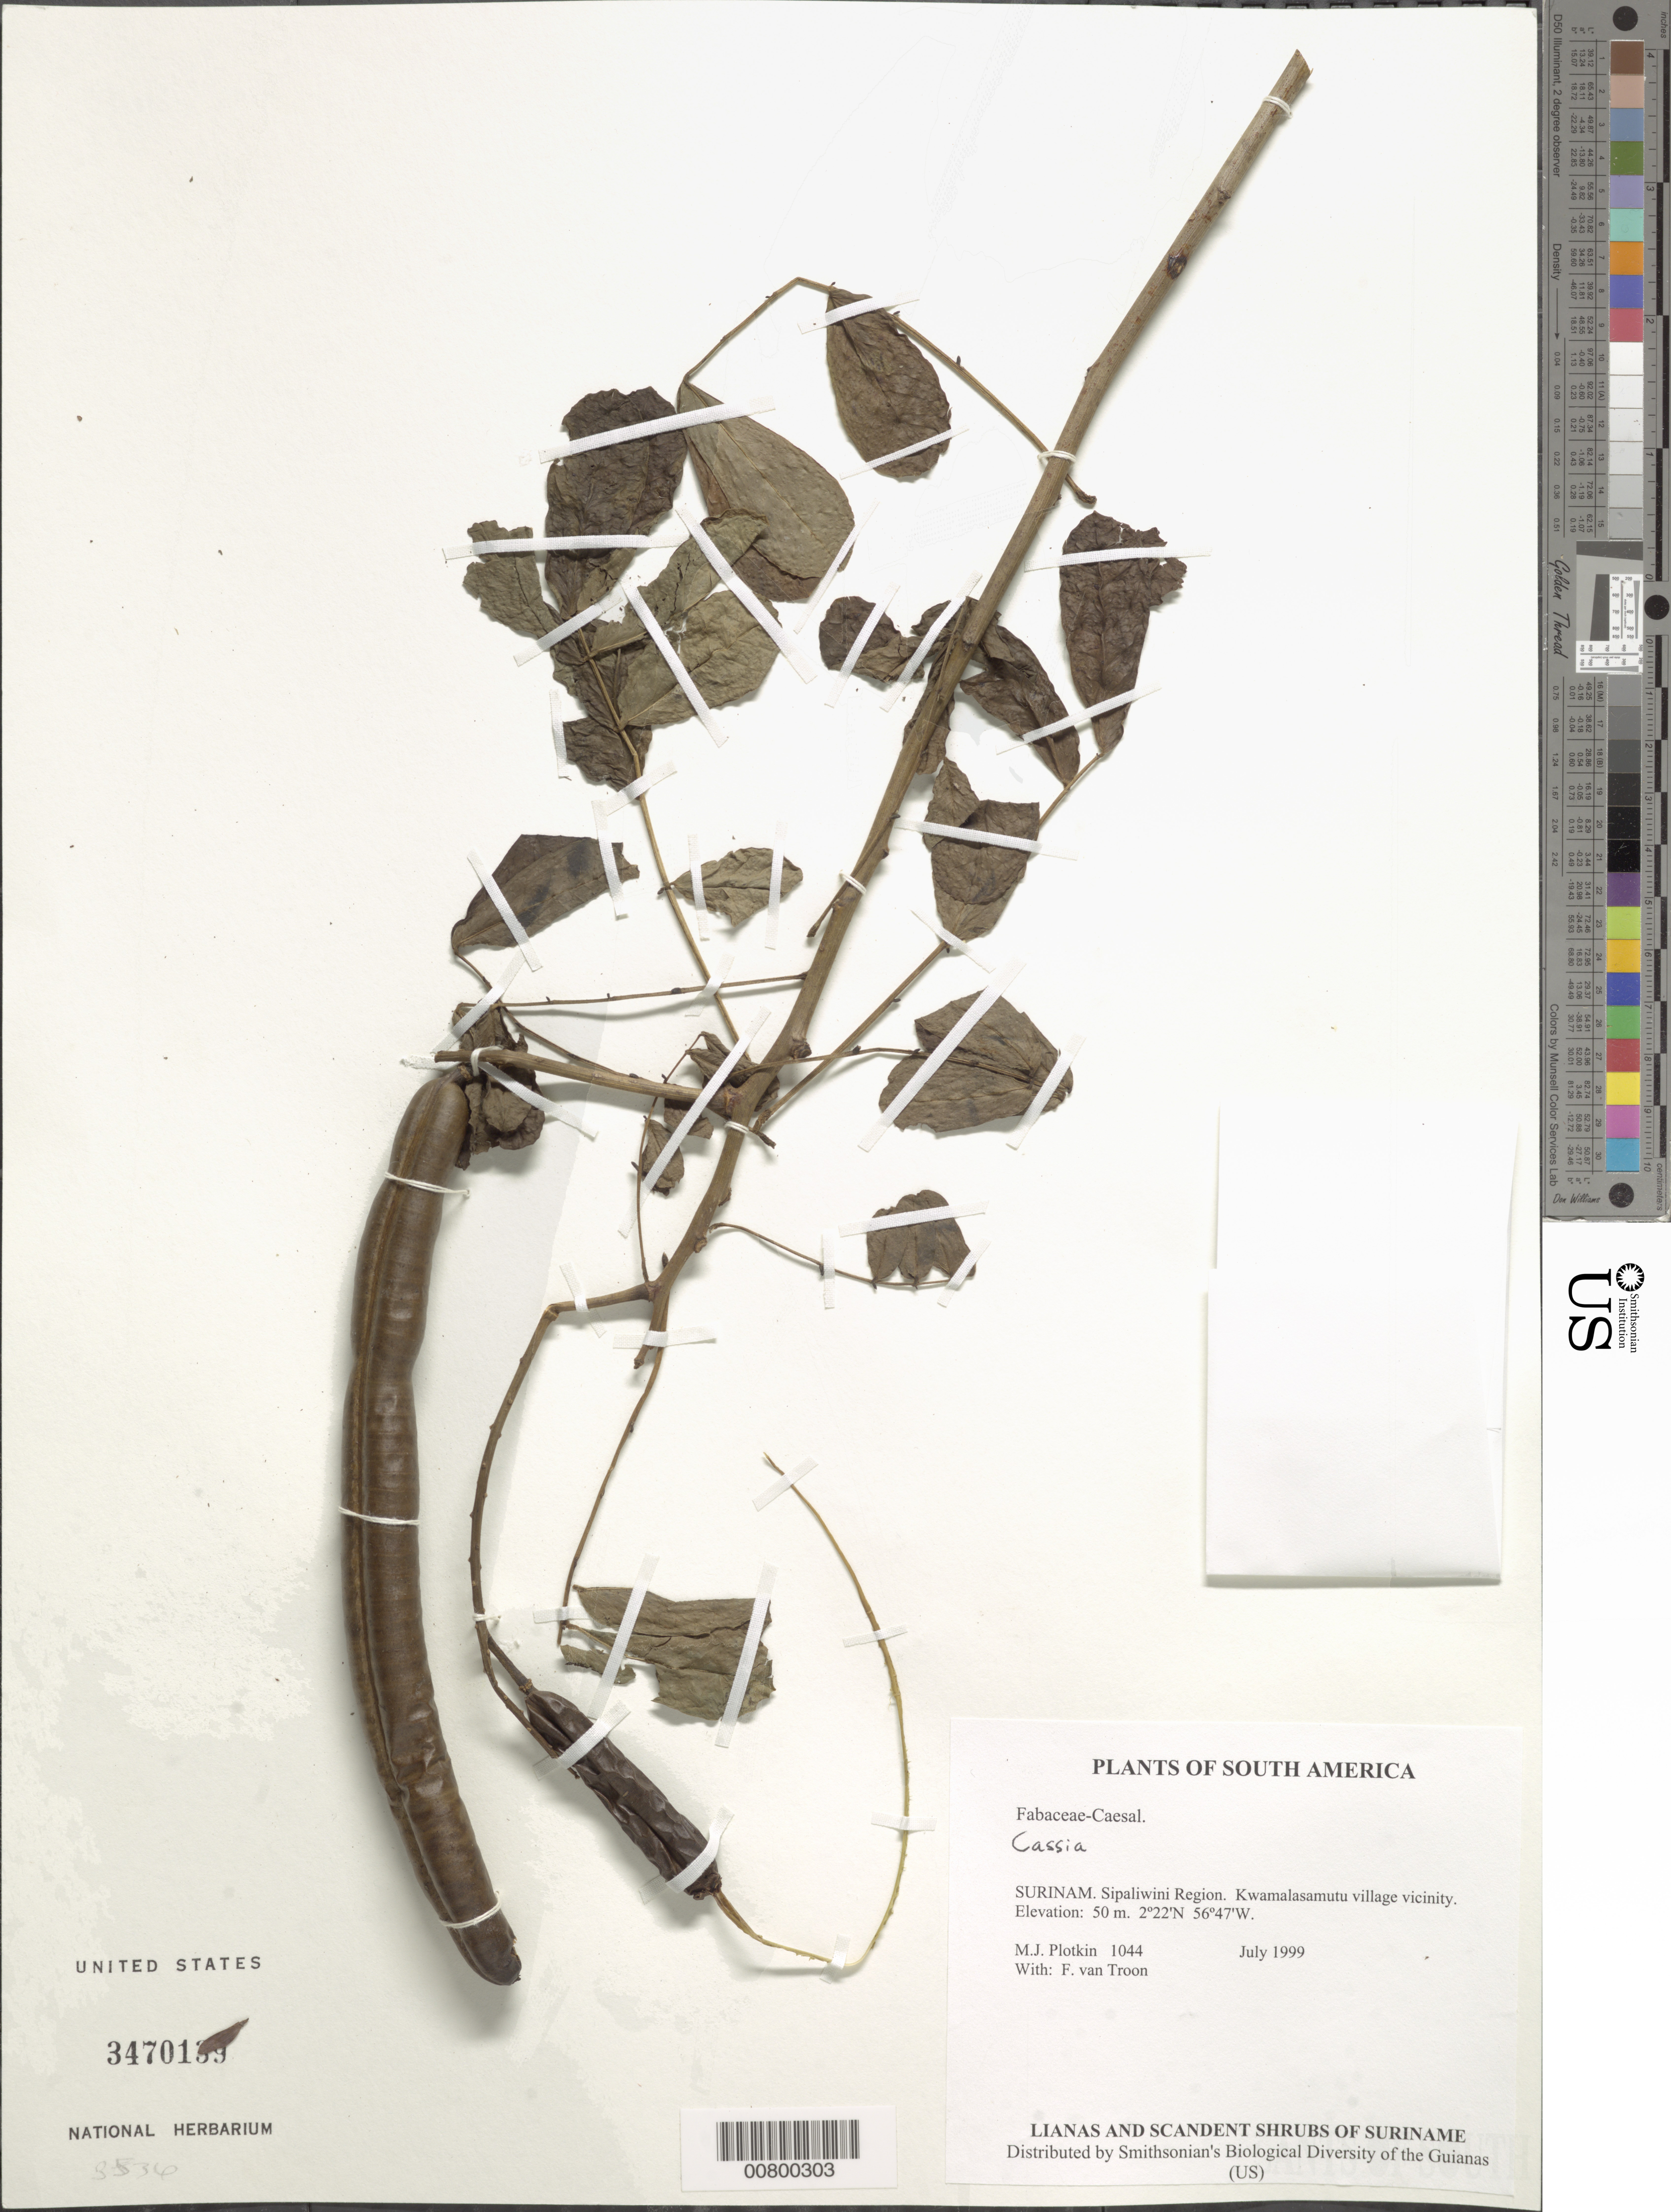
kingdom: Plantae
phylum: Tracheophyta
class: Magnoliopsida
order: Fabales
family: Fabaceae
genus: Senna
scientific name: Senna sp.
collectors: M. Plotkin & F. Van Troon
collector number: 1044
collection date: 1999-07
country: Suriname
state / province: Sipaliwini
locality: Sipaliwini Region, Kwamalasamutu village vicinity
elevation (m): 50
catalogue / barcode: US 3470139